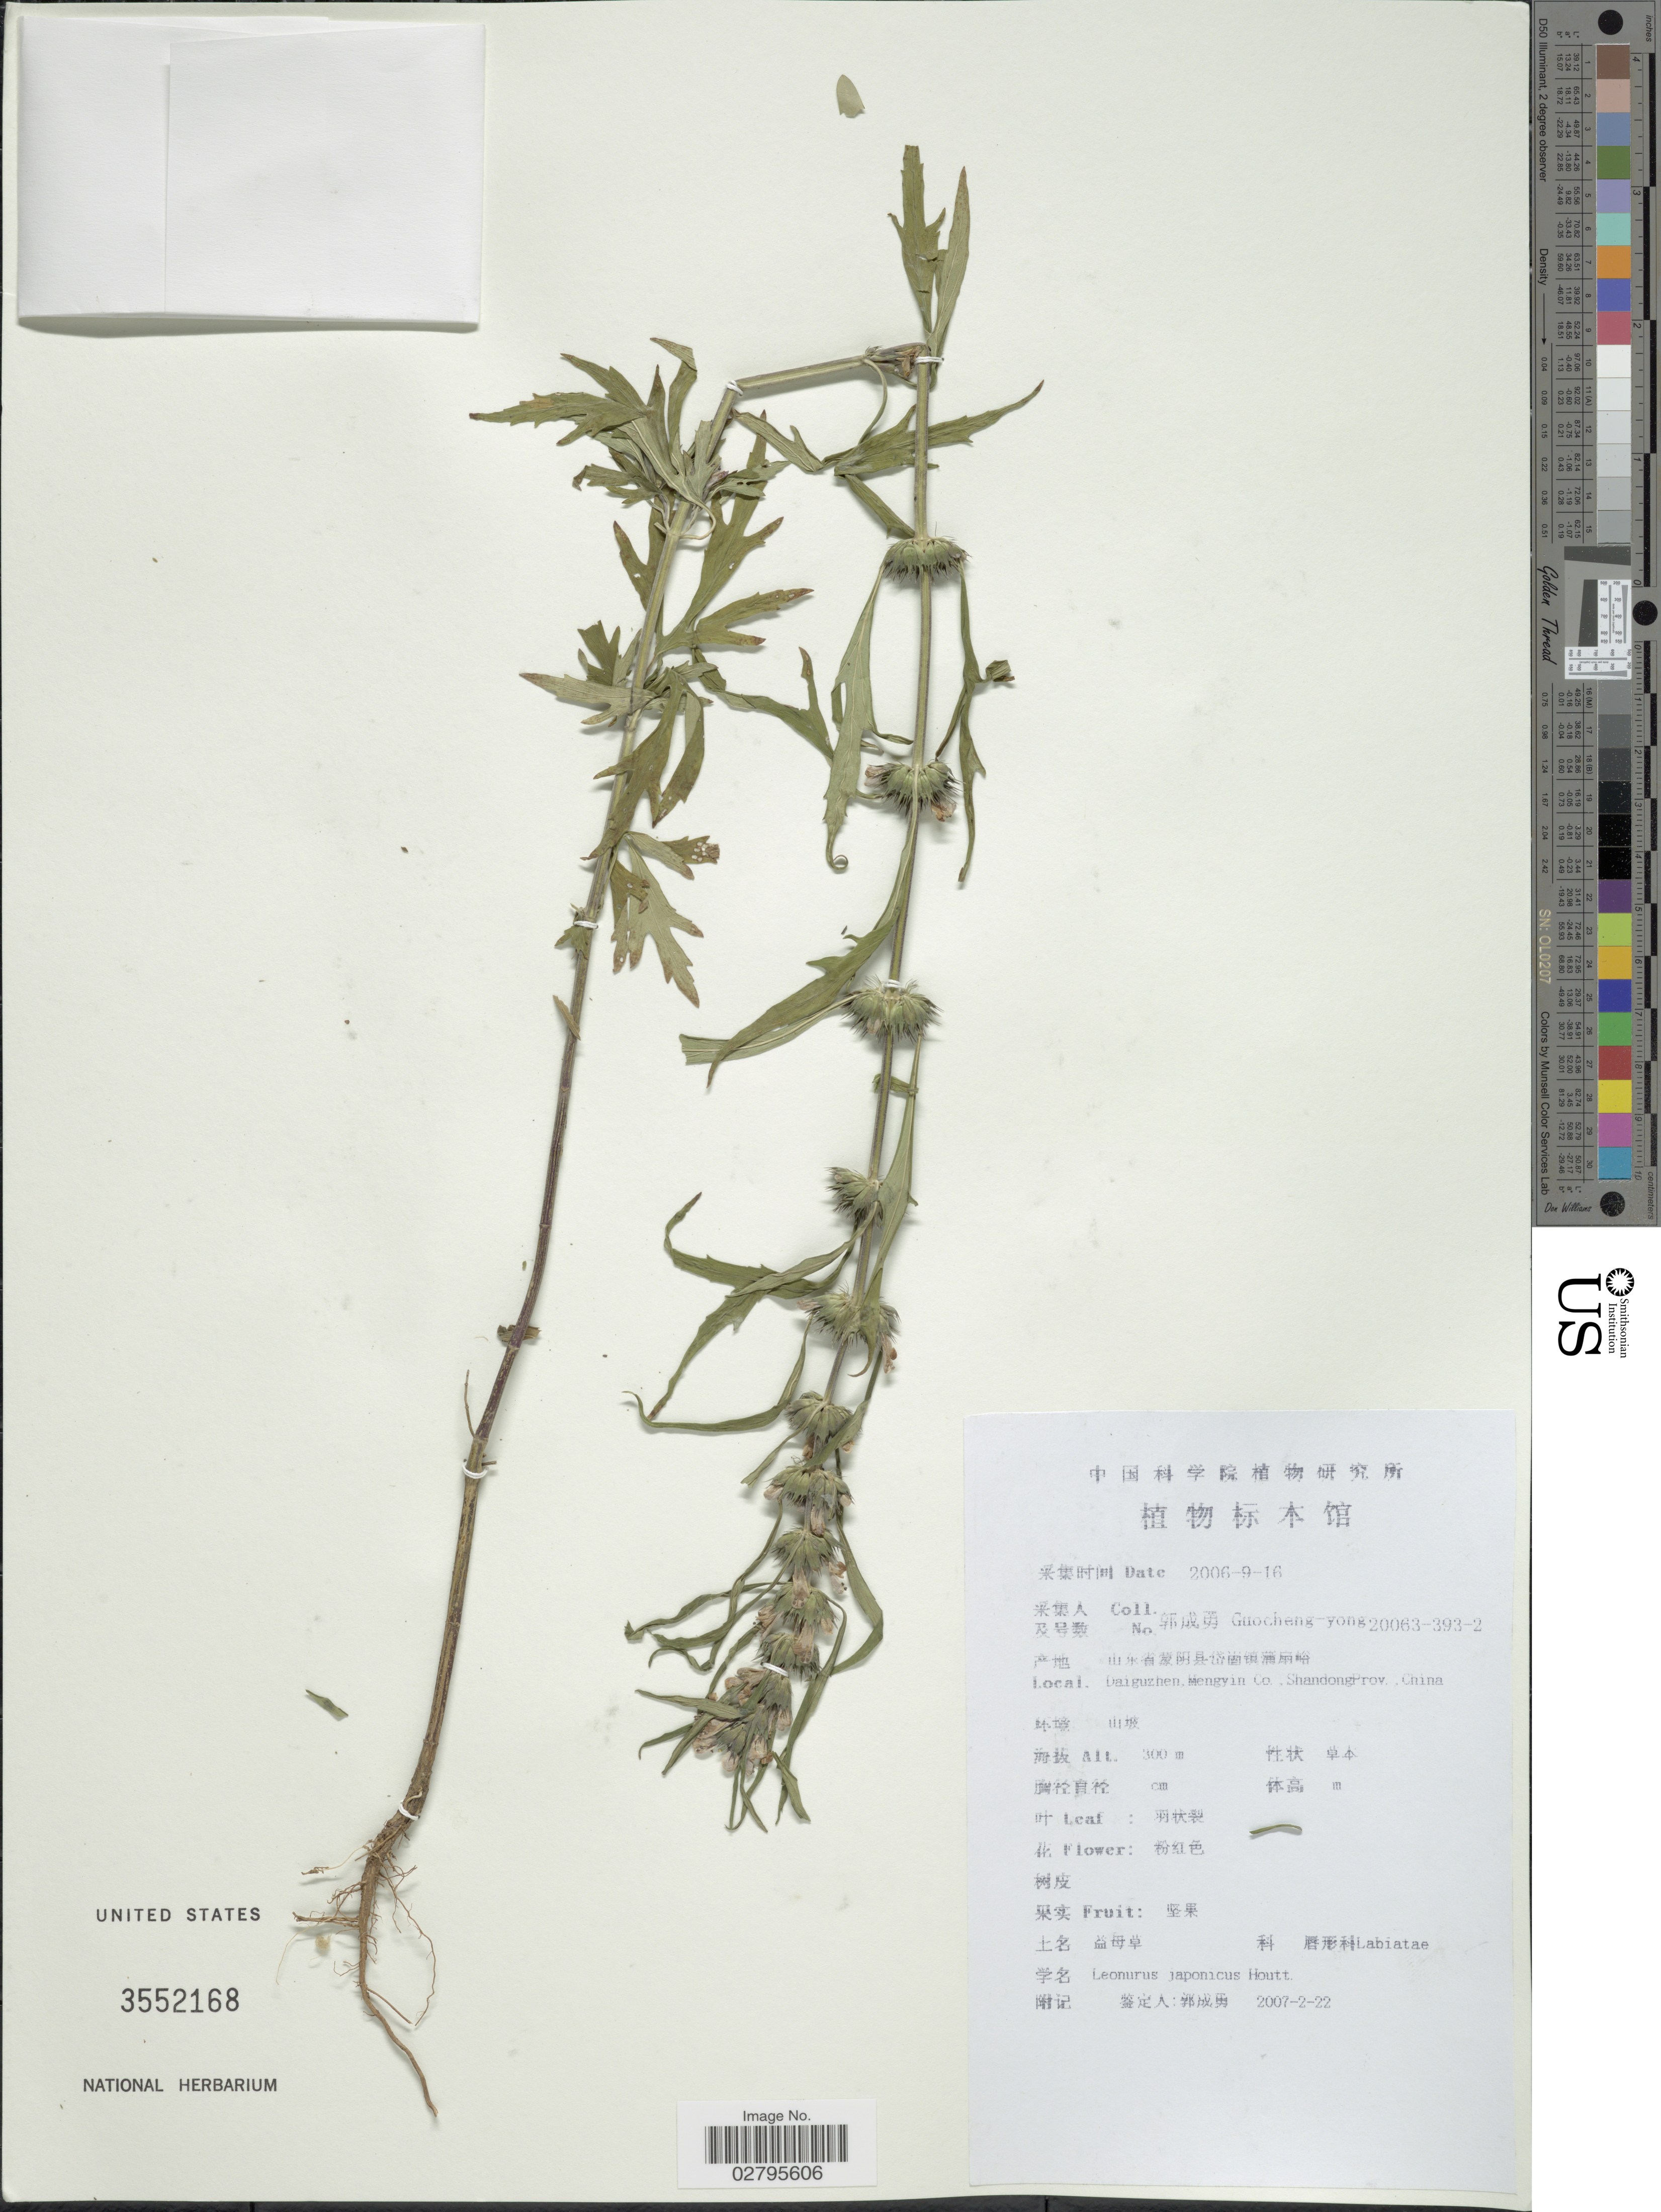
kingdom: Plantae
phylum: Tracheophyta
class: Magnoliopsida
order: Lamiales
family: Lamiaceae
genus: Leonurus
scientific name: Leonurus japonicus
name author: Houtt.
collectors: Guo cheng-yong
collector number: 20063-393-2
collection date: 2006-09-16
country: China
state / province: Shandong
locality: Daiguzhen, Mengyin Co., ShandongProv.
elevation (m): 300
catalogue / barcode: US 3552168